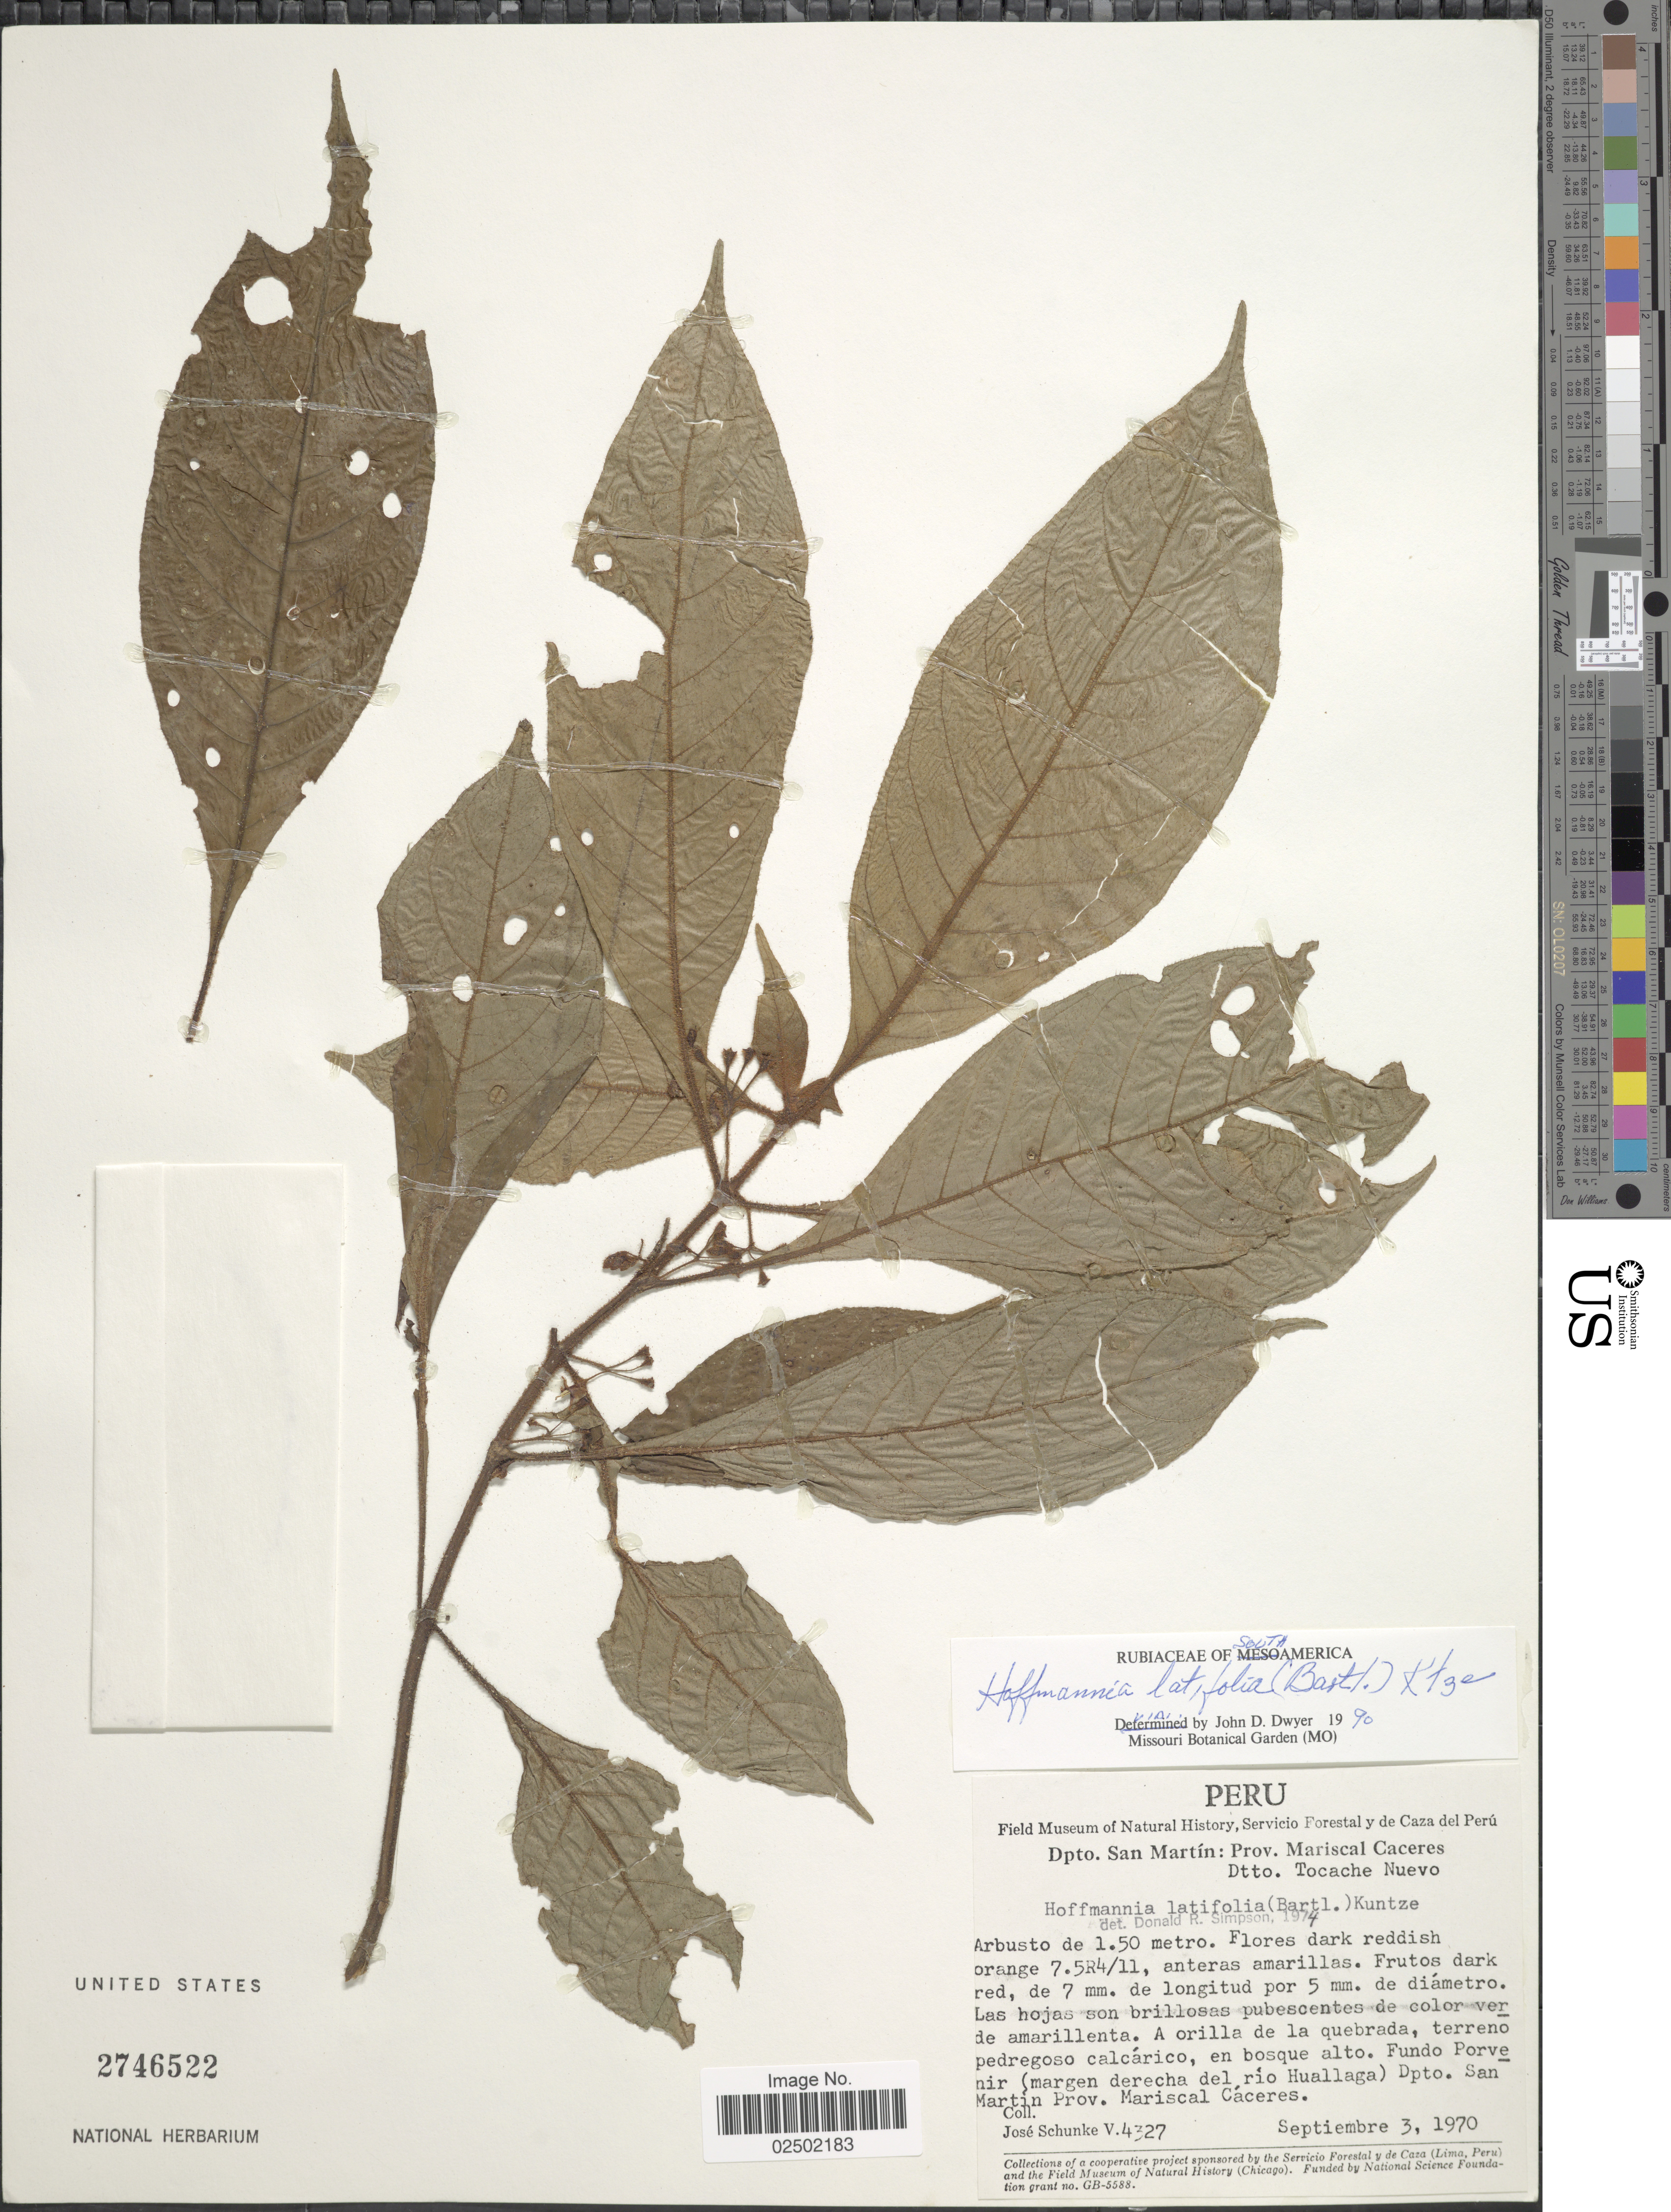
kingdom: Plantae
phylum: Tracheophyta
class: Magnoliopsida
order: Gentianales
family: Rubiaceae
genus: Hoffmannia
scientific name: Hoffmannia latifolia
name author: (Bartl.) Kuntze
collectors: J. Schunke Vigo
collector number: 4327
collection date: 1970-09-03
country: Peru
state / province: San Martín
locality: Dpto. San Martin, Prov. Mariscal Caceres, Dtto. Tocache Nuevo, Fundo Porvenir (margen dereche del rio Huallaga) Dpto. San Martin Prov. Mariscal Caceres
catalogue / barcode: US 2746522